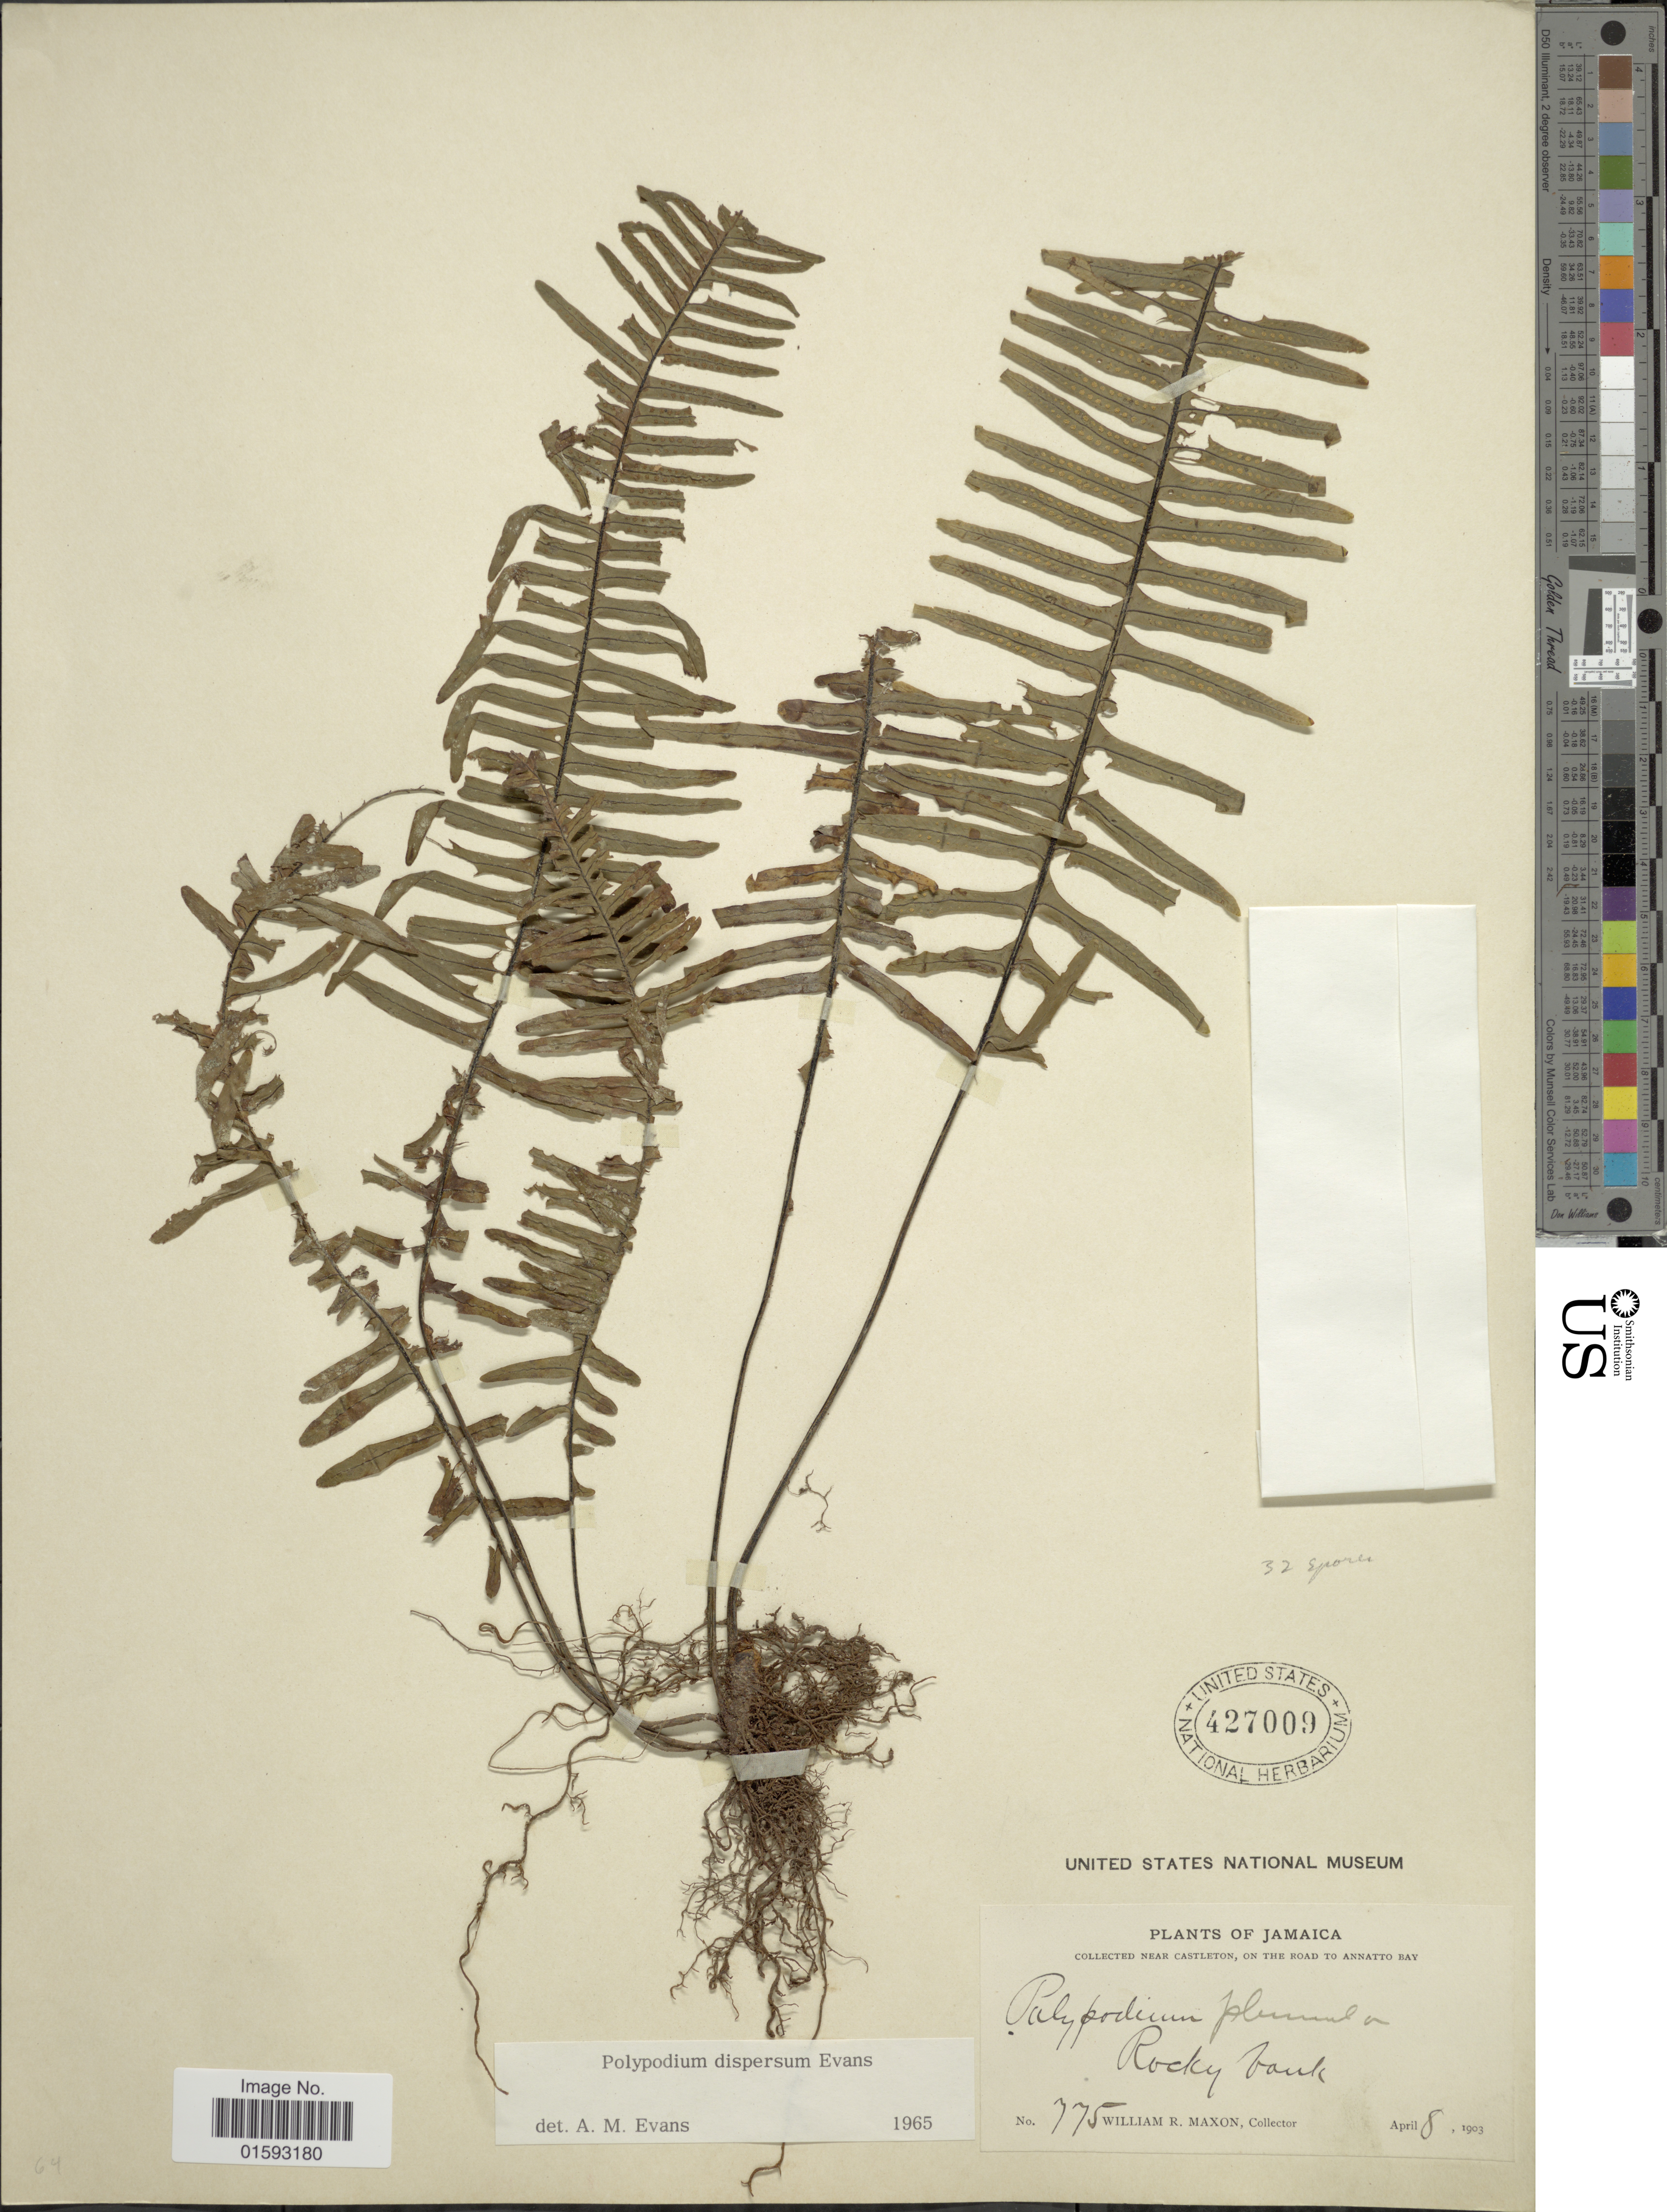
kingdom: Plantae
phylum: Tracheophyta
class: Polypodiopsida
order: Polypodiales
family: Polypodiaceae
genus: Pecluma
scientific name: Pecluma dispersa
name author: (A.M. Evans) M.G. Price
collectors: W. R. Maxon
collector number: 775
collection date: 1903-04-08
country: Jamaica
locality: Near Castleton, on the road to Annatto Bay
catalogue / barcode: US 427009